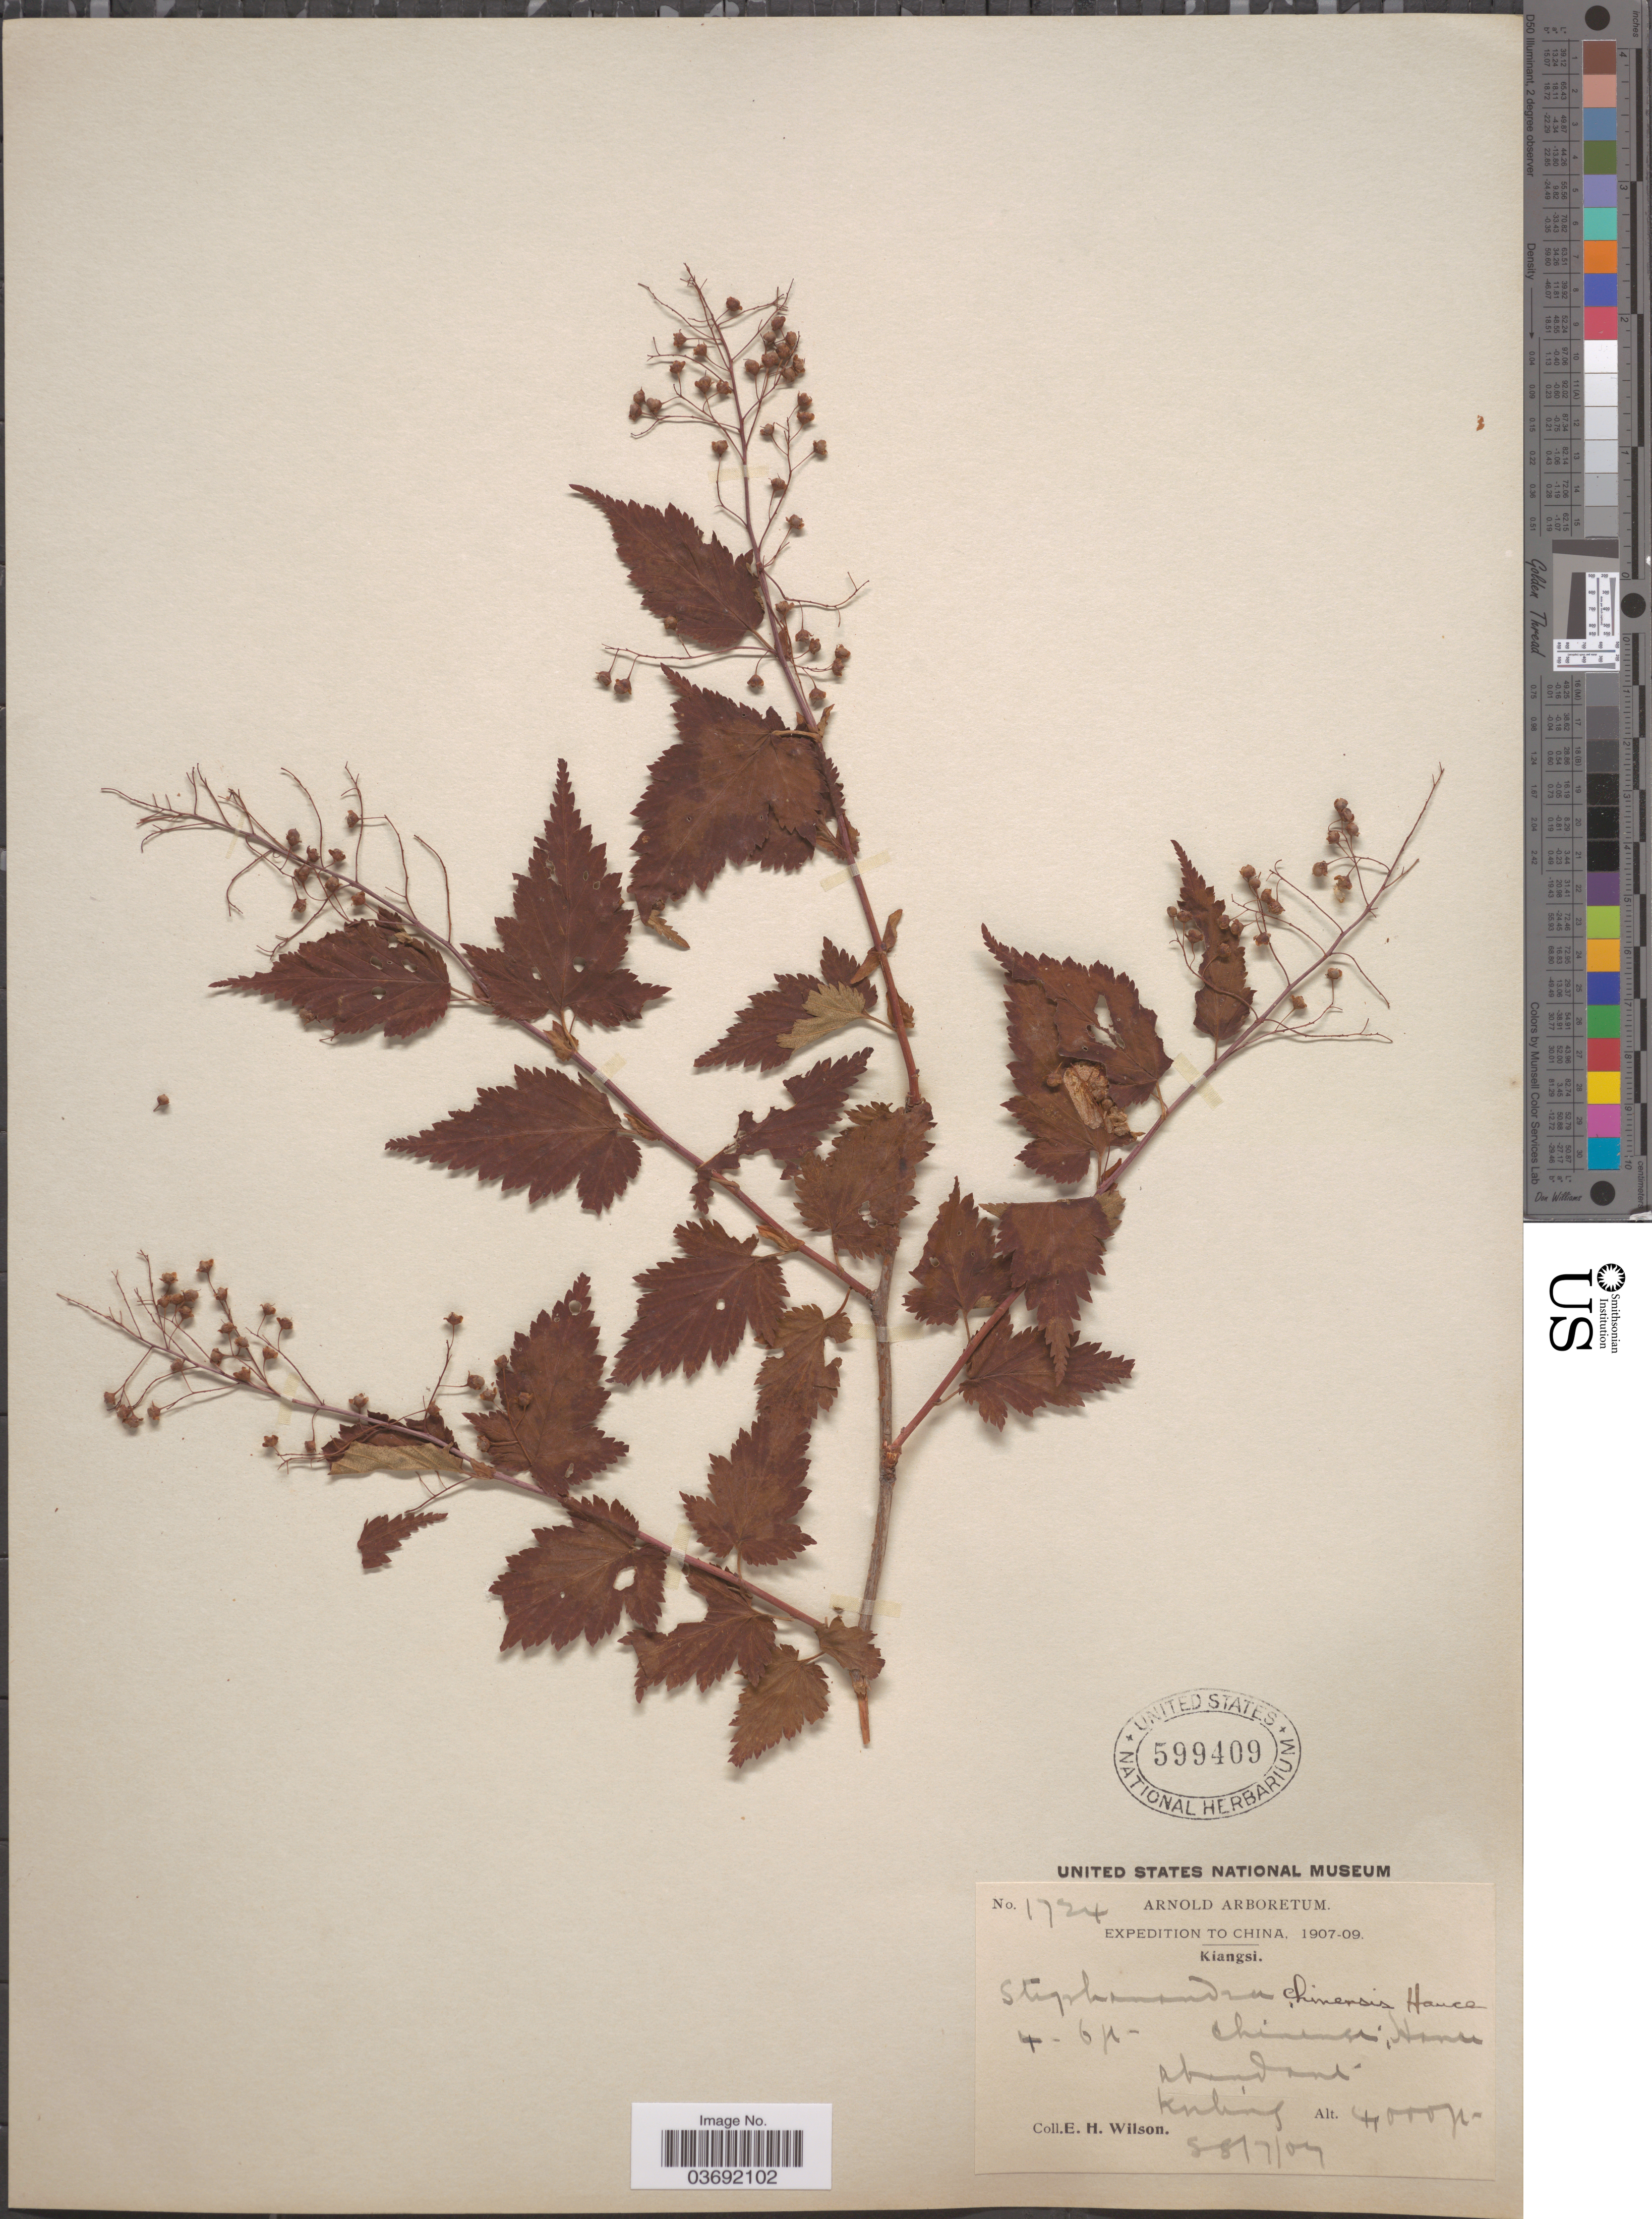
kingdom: Plantae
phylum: Tracheophyta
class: Magnoliopsida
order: Rosales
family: Rosaceae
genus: Neillia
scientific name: Neillia hanceana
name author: (Kuntze) S.H. Oh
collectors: E. Wilson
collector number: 1724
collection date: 1907-07-28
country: China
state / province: Jiangxi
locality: Kiangsi. Kuling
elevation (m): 1219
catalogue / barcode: US 599409